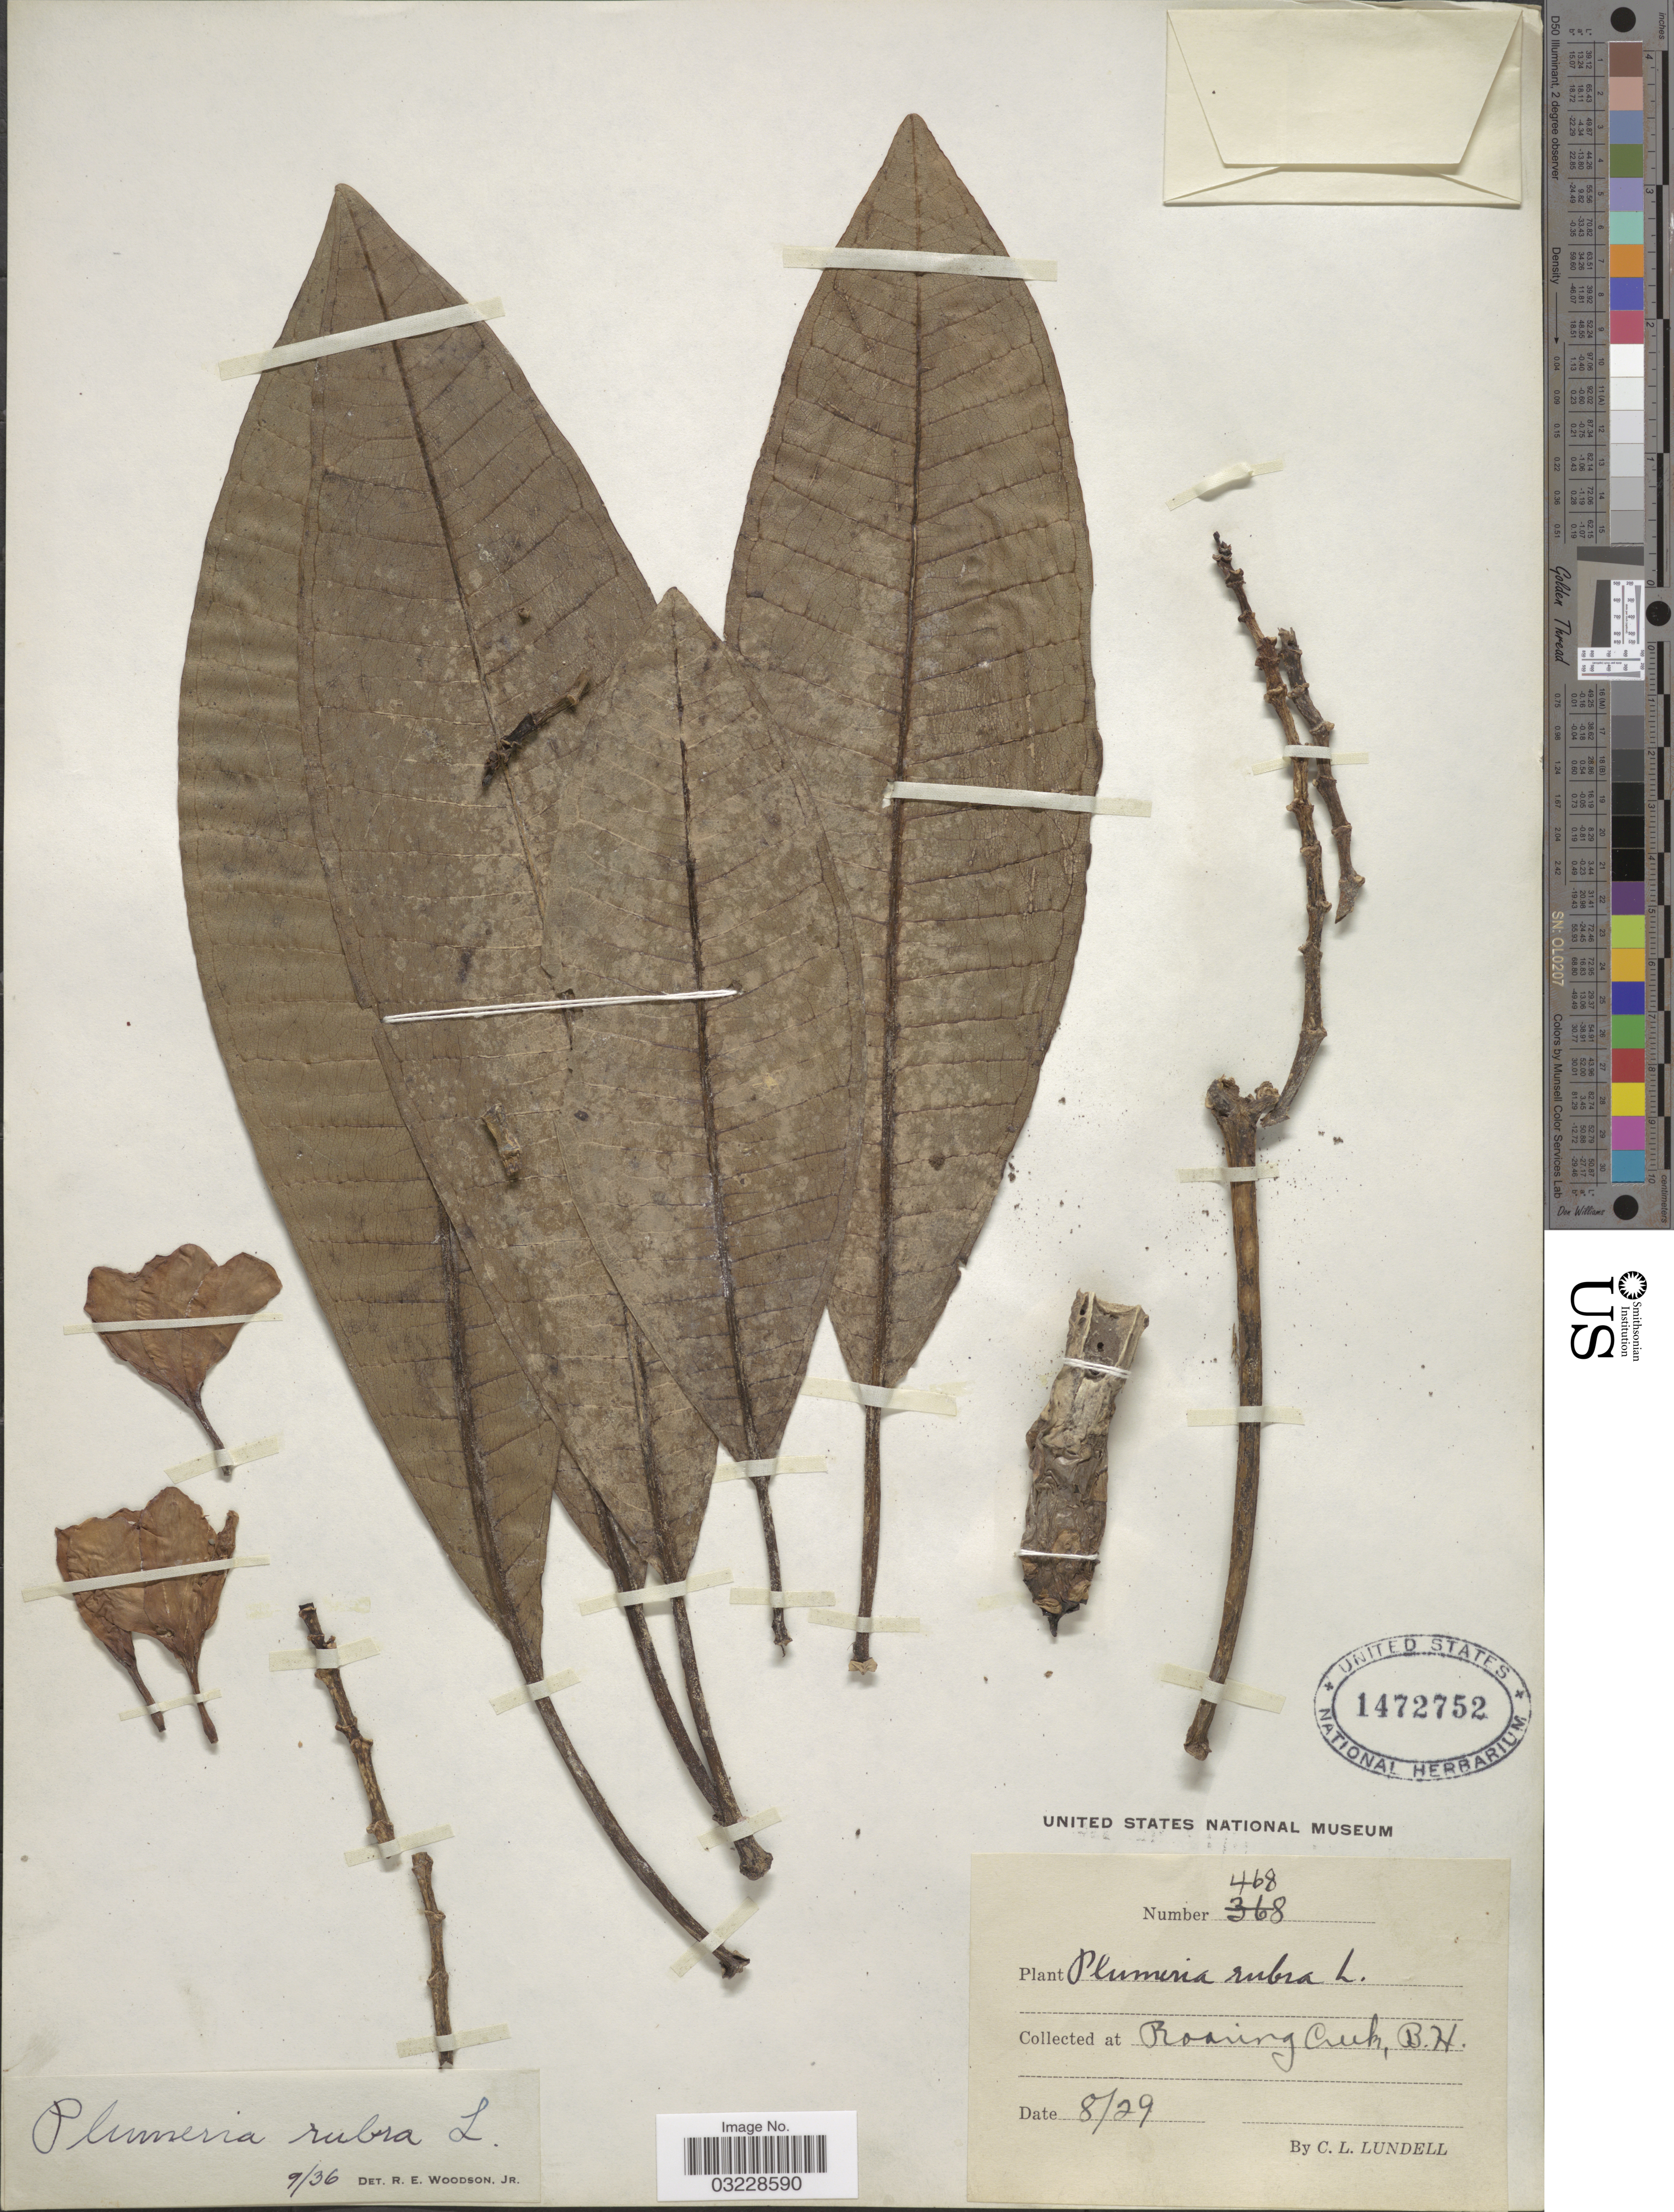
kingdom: Plantae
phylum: Tracheophyta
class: Magnoliopsida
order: Gentianales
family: Apocynaceae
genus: Plumeria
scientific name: Plumeria rubra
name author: L.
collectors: C. L. Lundell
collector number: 468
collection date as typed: Transcribed d/m/y: /8/29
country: Belize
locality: Roaring Creek, B.H.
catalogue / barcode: US 1472752